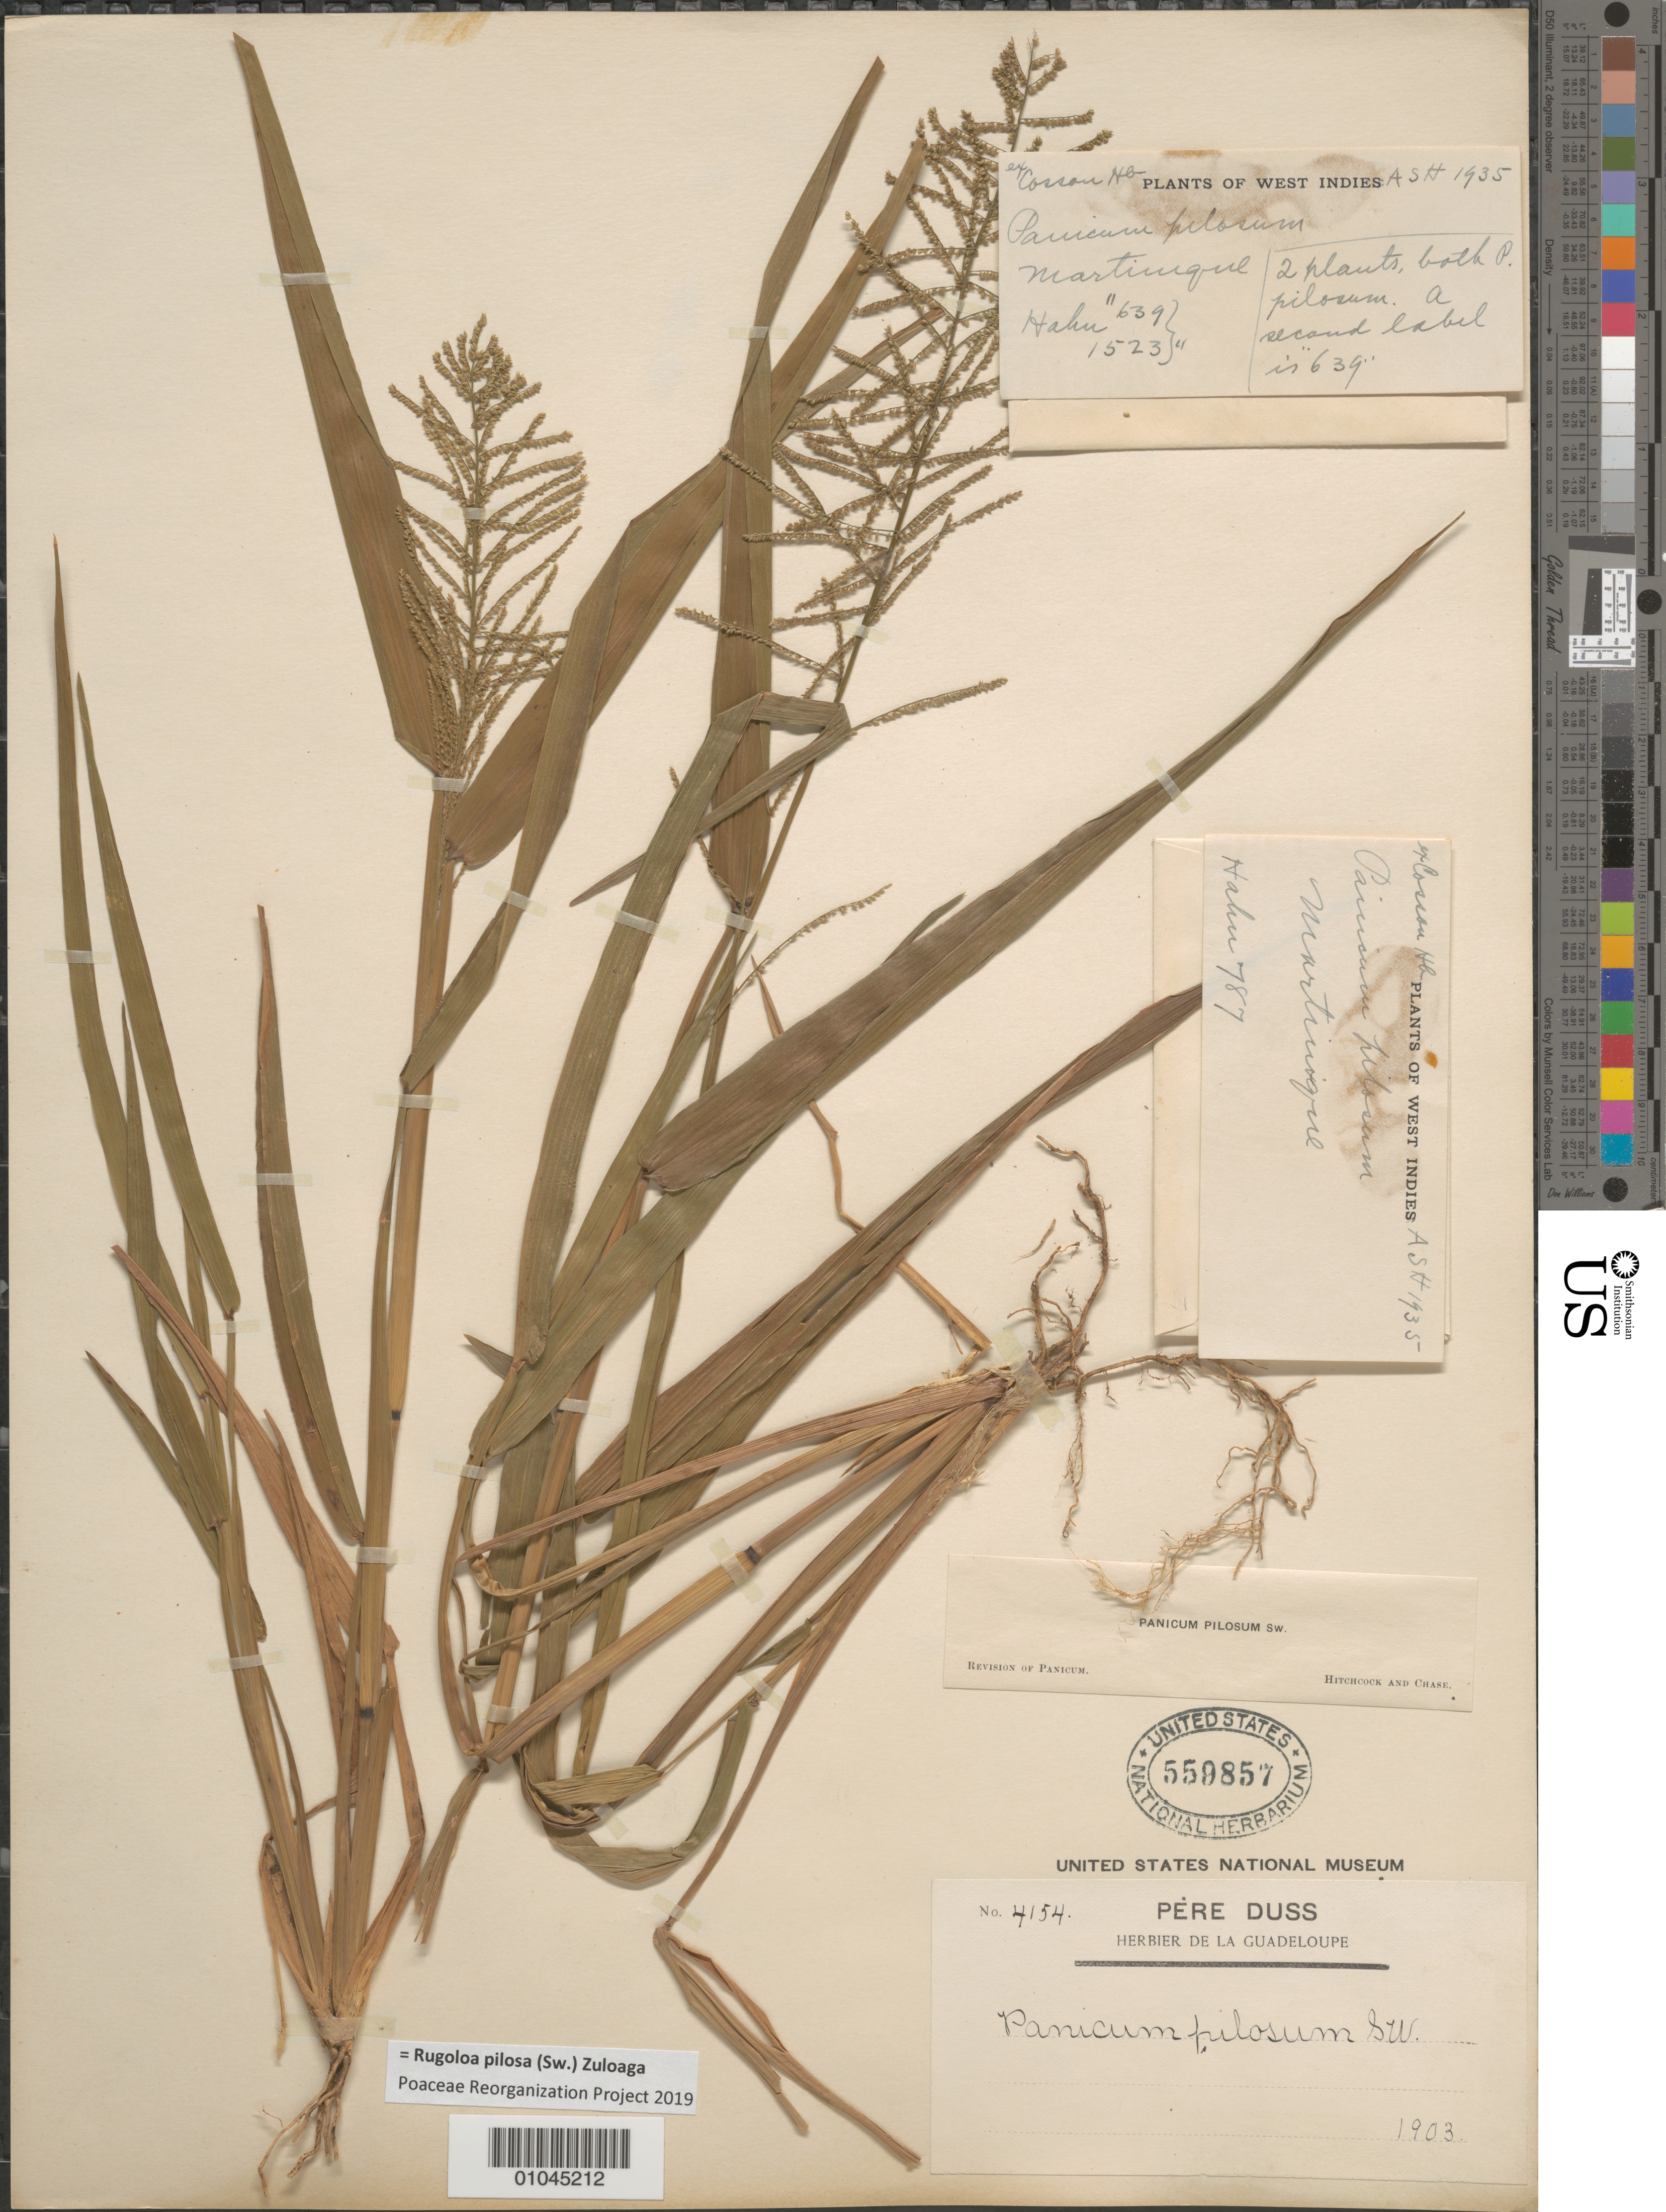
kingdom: Plantae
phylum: Tracheophyta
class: Liliopsida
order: Poales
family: Poaceae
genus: Panicum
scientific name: Panicum pilosum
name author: Sw.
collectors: Père Duss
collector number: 4154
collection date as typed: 1903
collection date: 1903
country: Guadeloupe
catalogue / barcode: US 559857